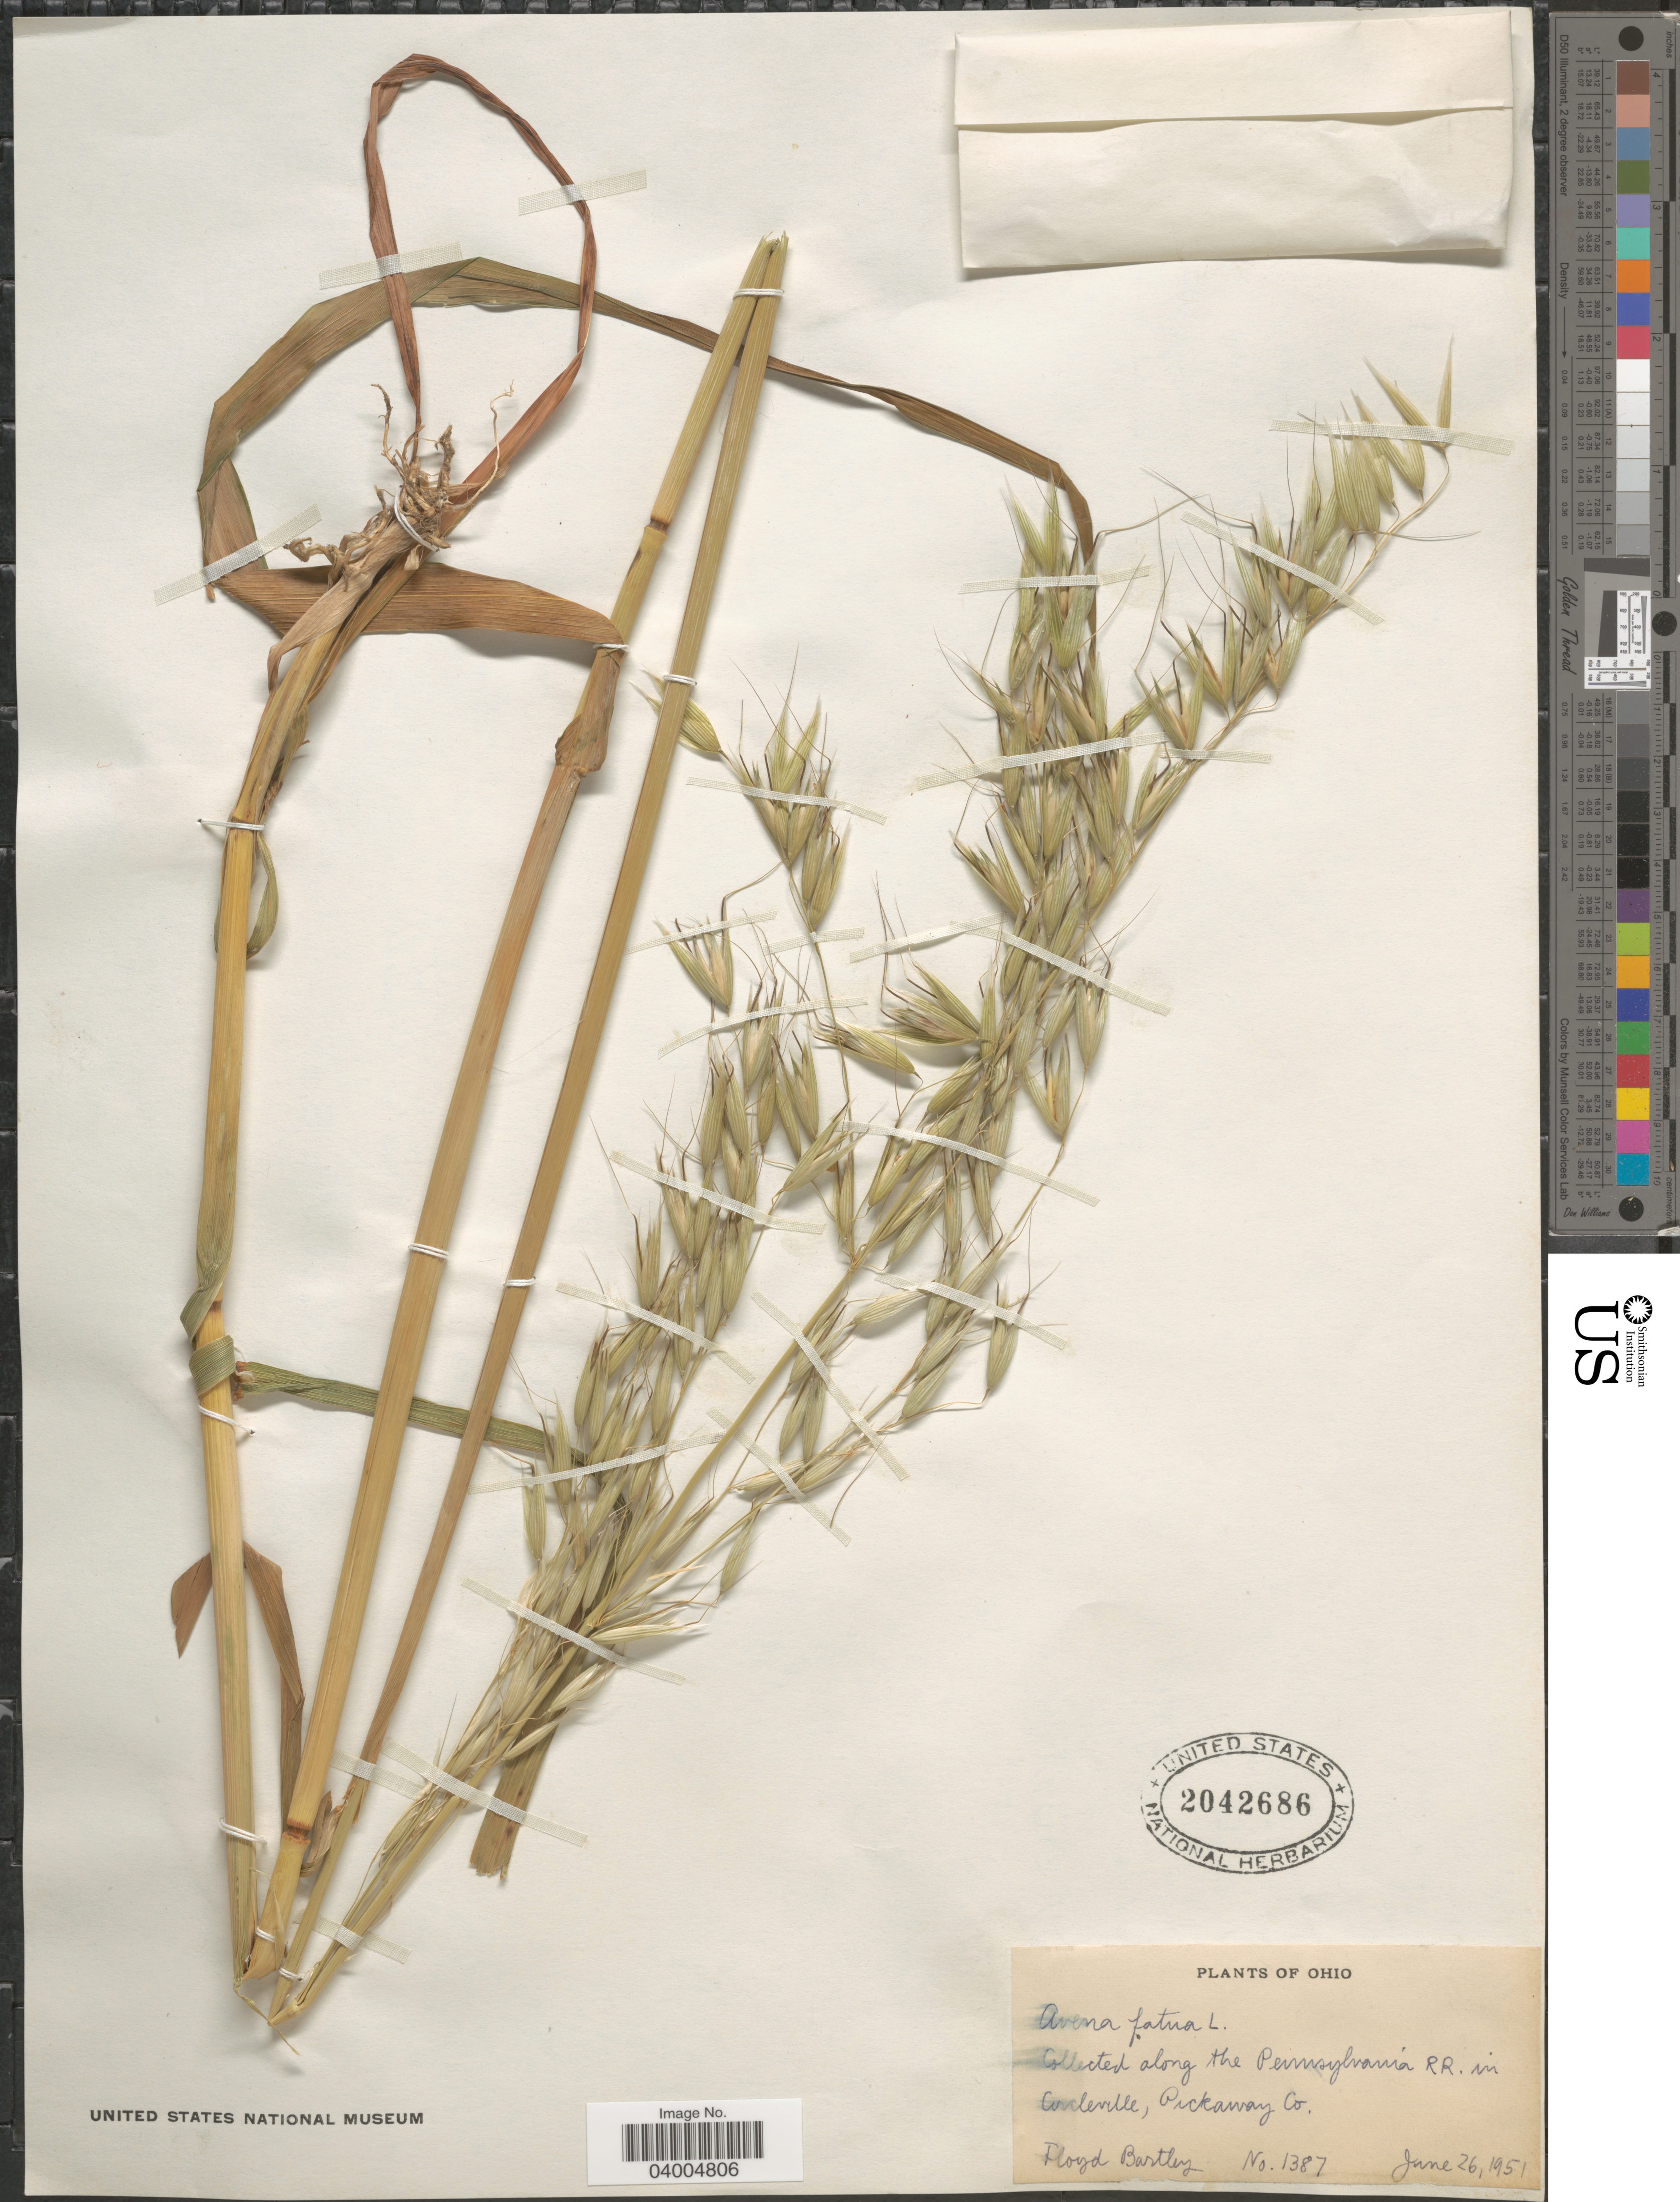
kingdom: Plantae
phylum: Tracheophyta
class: Liliopsida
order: Poales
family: Poaceae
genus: Avena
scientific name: Avena fatua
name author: L.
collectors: F. Bartley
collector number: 1387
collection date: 1951-06-26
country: United States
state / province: Ohio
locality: Along the Pennsylvania RR. in Cocleville, Pickaway Co.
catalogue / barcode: US 2042686